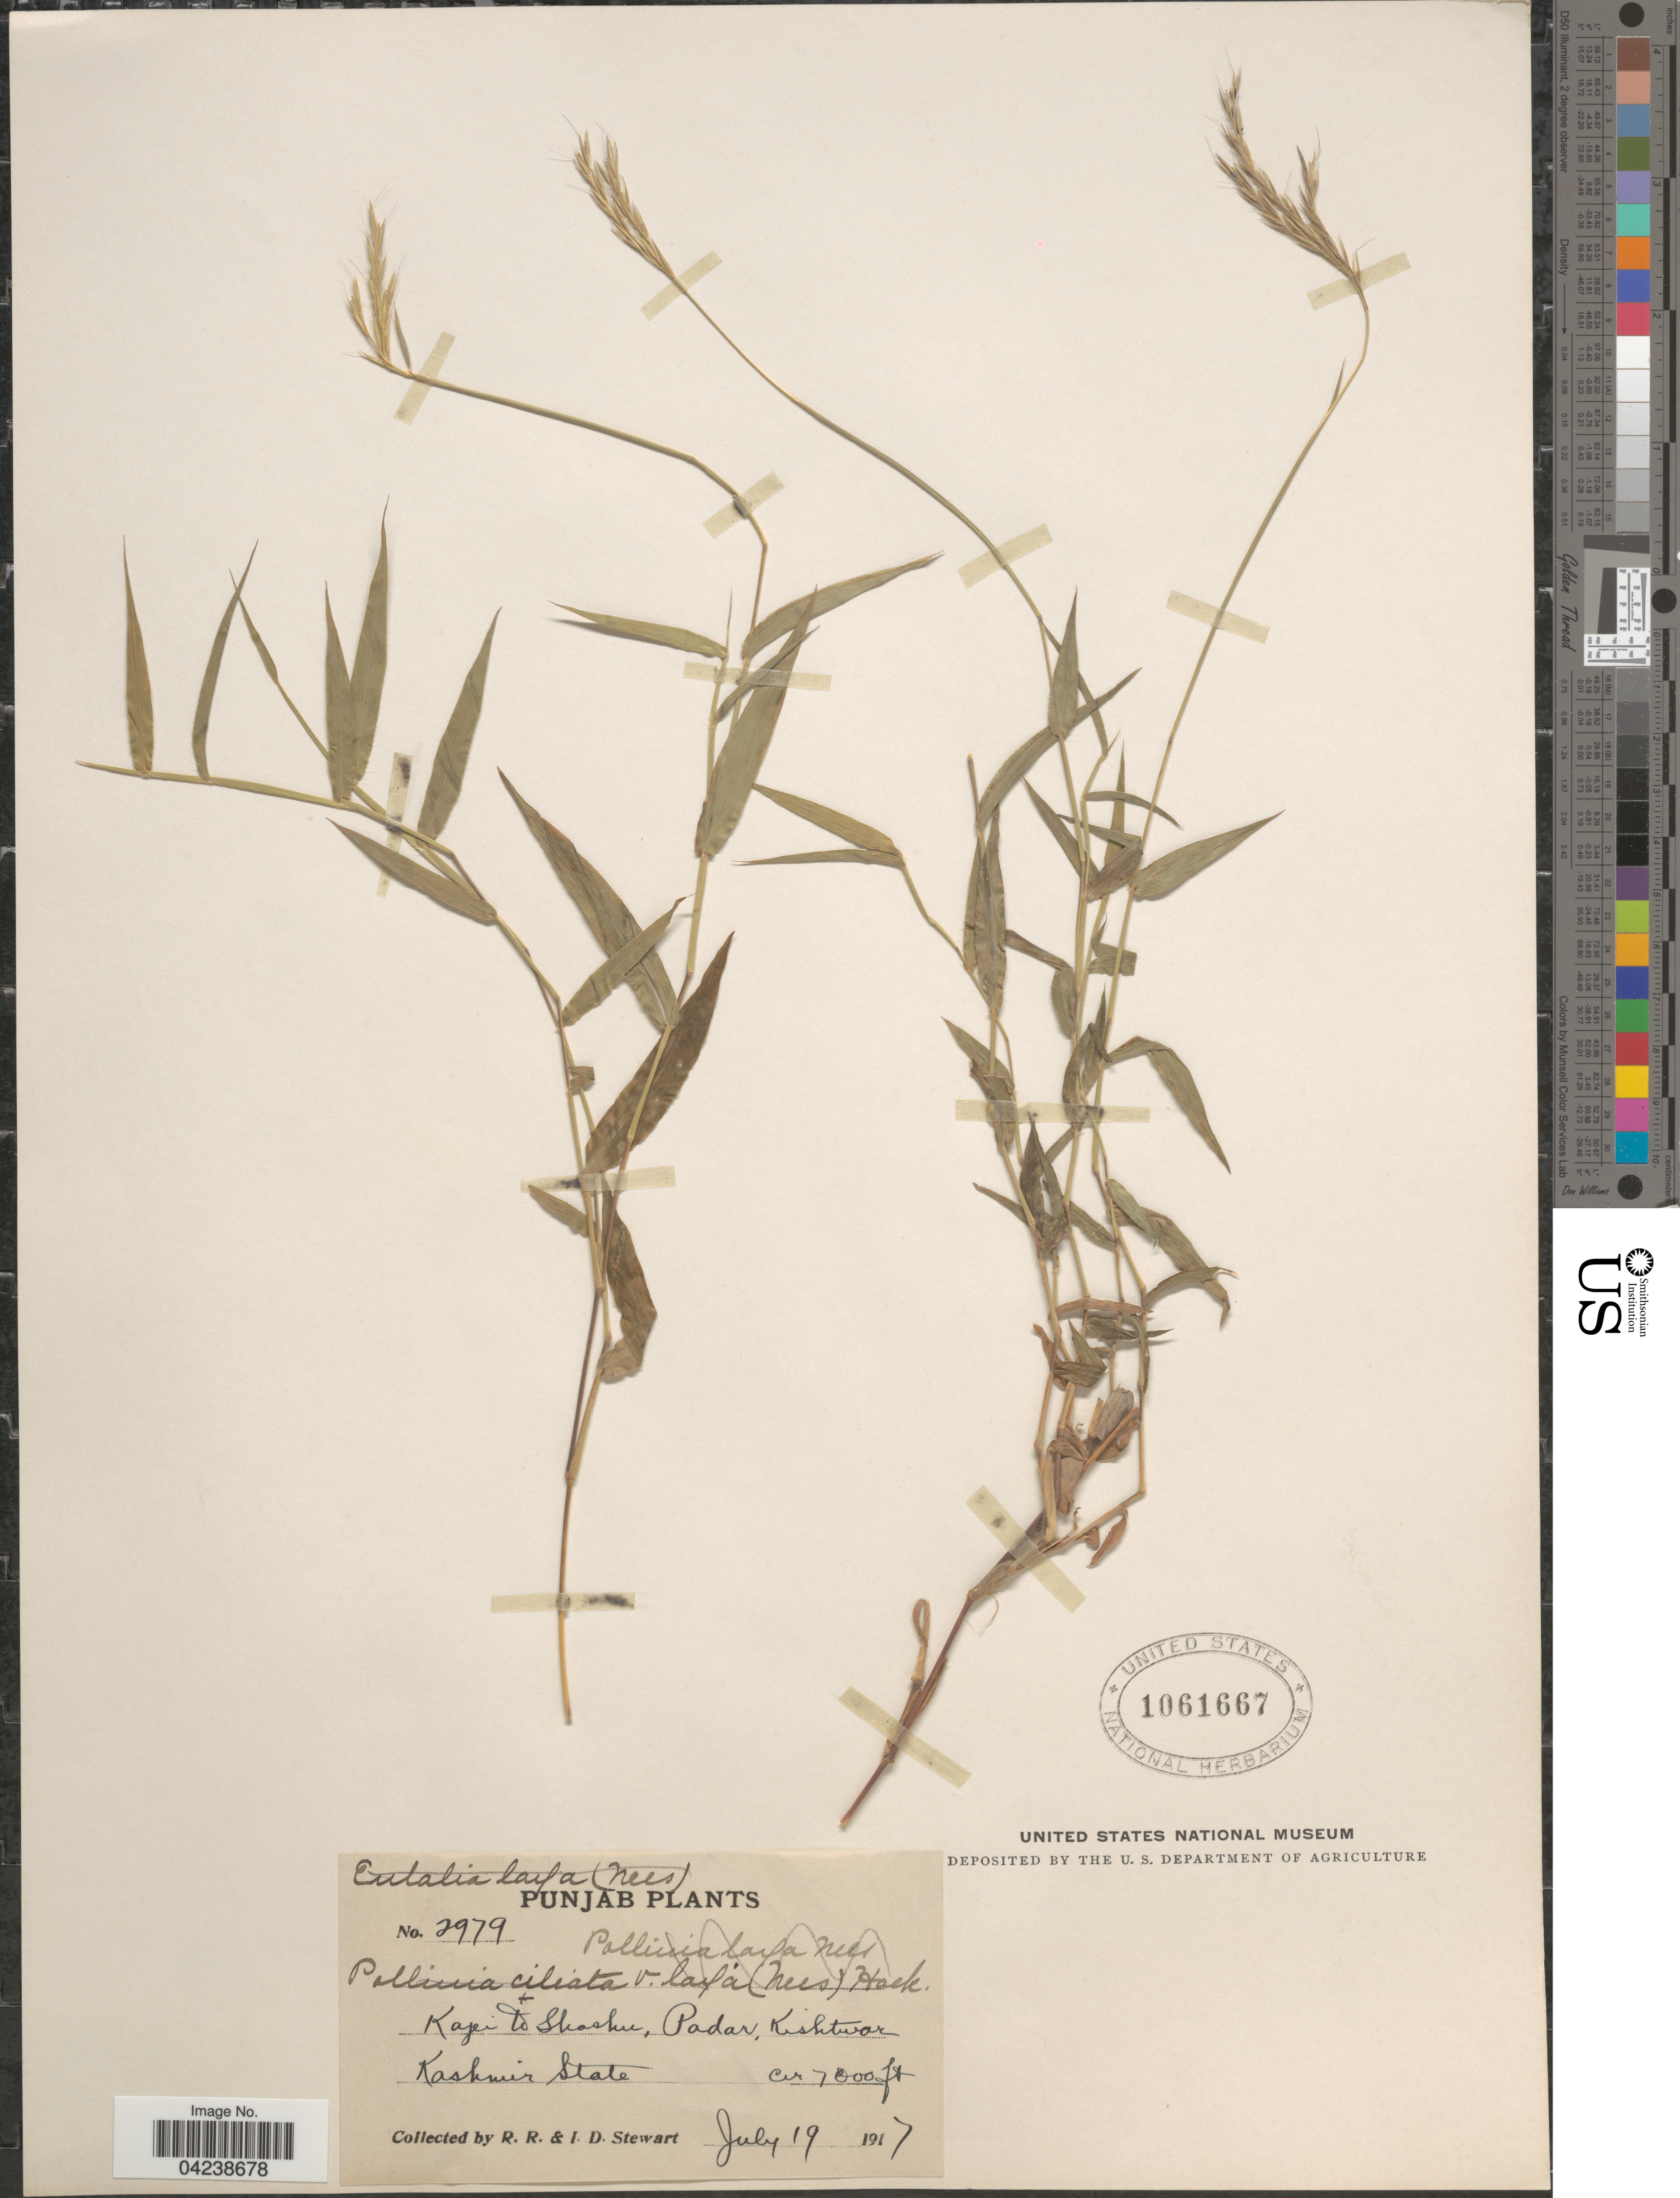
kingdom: Plantae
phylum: Tracheophyta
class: Liliopsida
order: Poales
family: Poaceae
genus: Arthraxon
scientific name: Arthraxon prionodes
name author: (Steud.) Dandy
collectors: R. Stewart & I. Stewart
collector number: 2979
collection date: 1917-07-19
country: India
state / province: Jammu and Kashmir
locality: Kajei to Shashu, Padar, Kishtwar. Kashmir State.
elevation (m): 2134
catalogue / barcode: US 1061667